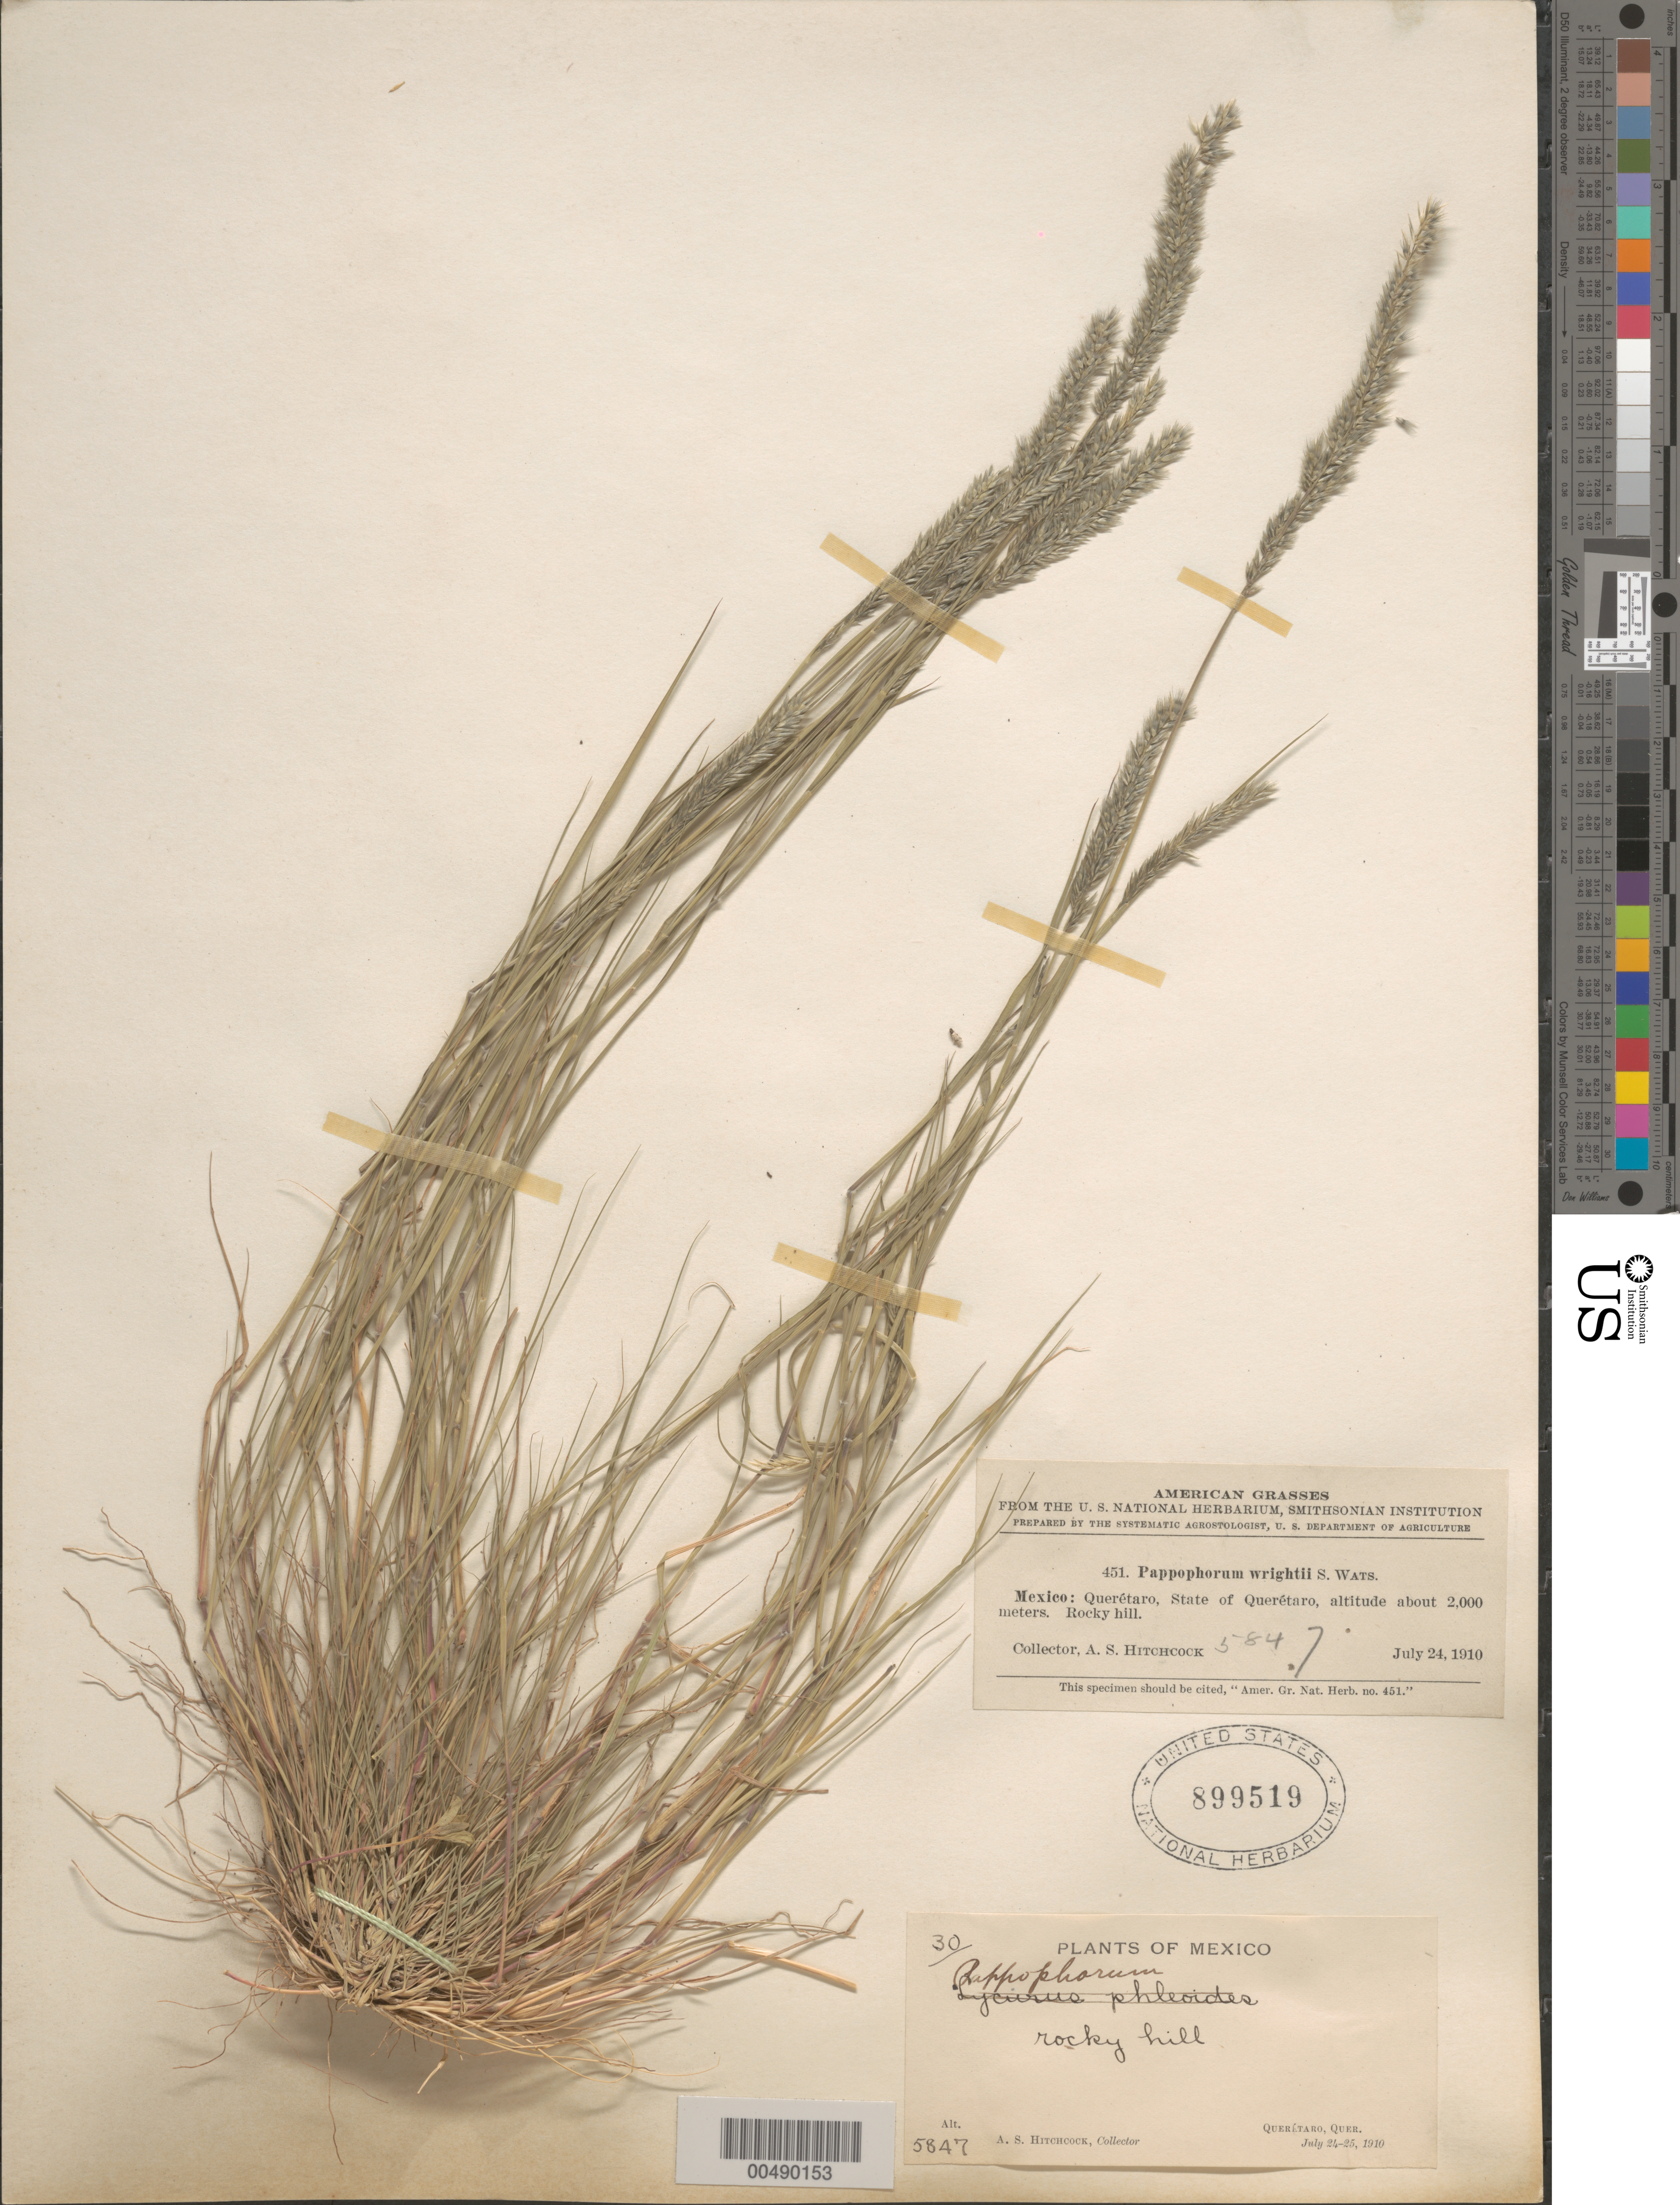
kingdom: Plantae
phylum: Tracheophyta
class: Liliopsida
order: Poales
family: Poaceae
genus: Enneapogon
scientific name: Enneapogon desvauxii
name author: P. Beauv.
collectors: A. S. Hitchcock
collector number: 5847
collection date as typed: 24 Jul 1910 to 25 Jul 1910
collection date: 1910-07-24/1910-07-25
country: Mexico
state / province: Querétaro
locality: Querétaro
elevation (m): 2000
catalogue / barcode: US 899519